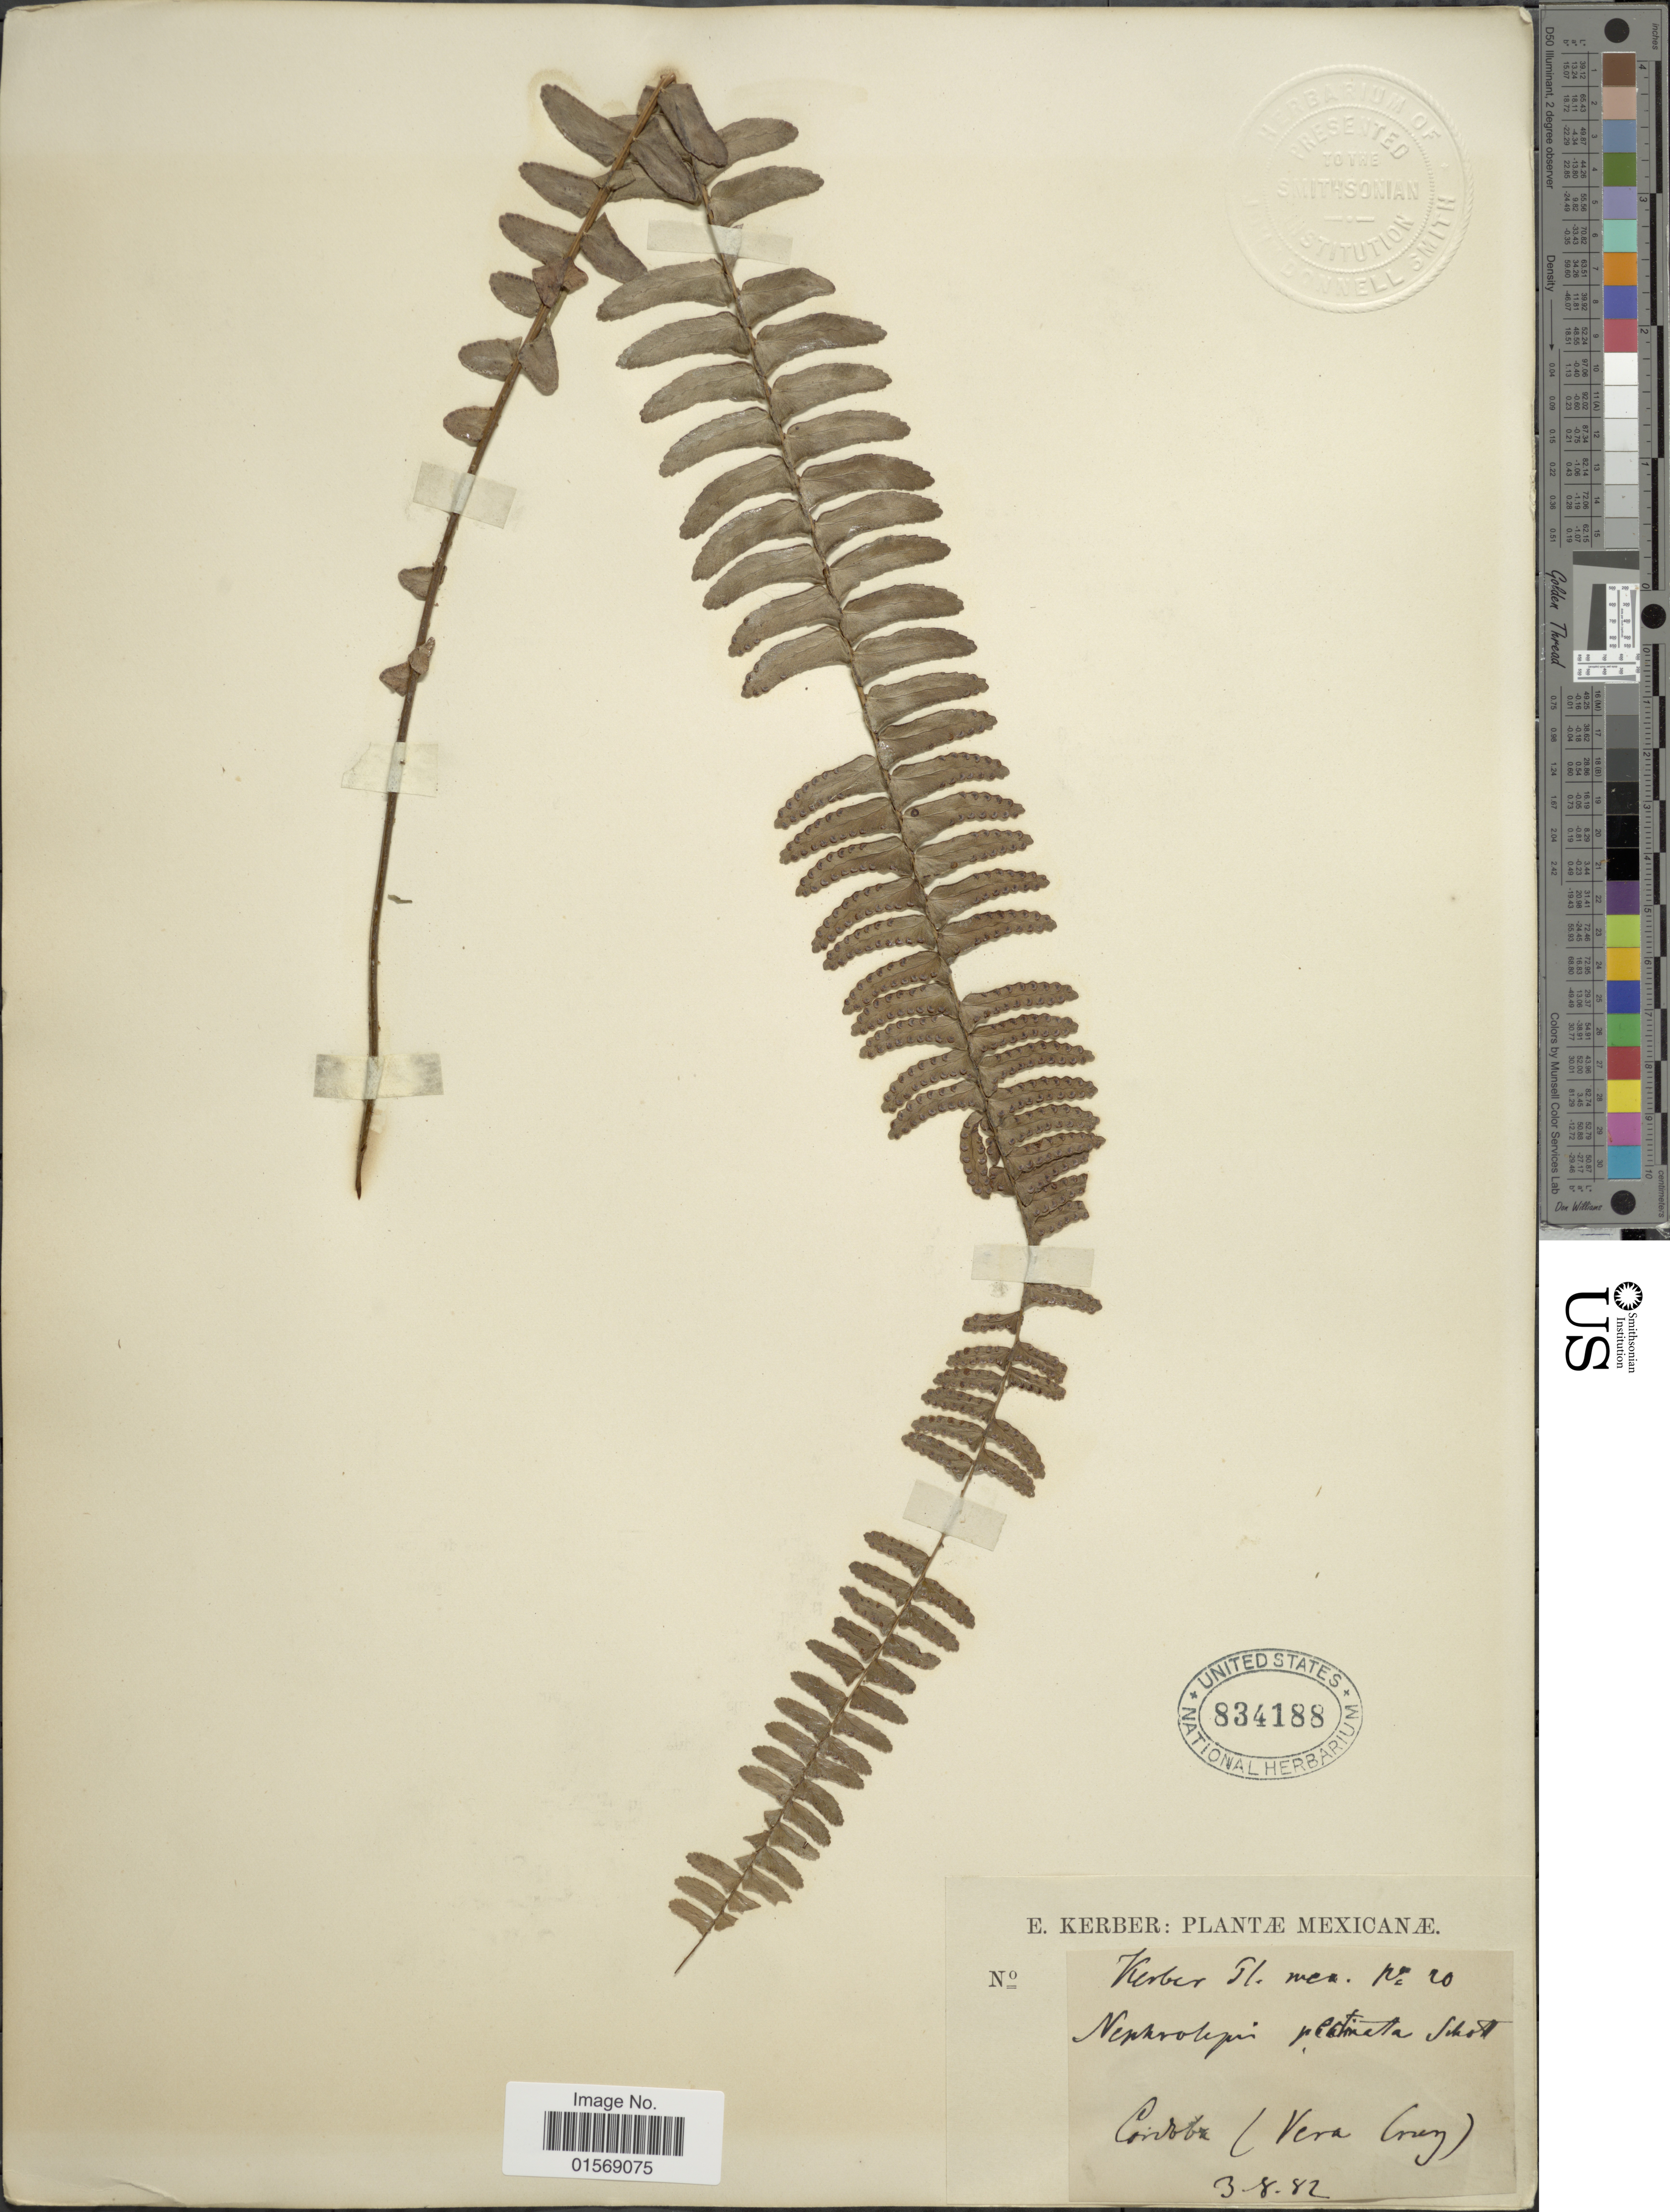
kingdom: Plantae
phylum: Tracheophyta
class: Polypodiopsida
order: Polypodiales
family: Nephrolepidaceae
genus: Nephrolepis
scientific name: Nephrolepis pectinata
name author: (Willd.) Schott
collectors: E. Kerber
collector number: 20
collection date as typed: Transcribed d/m/y: 3/8/82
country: Mexico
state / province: Veracruz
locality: Mexicanae. Cordoba (Vera Cruz).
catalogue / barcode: US 834188